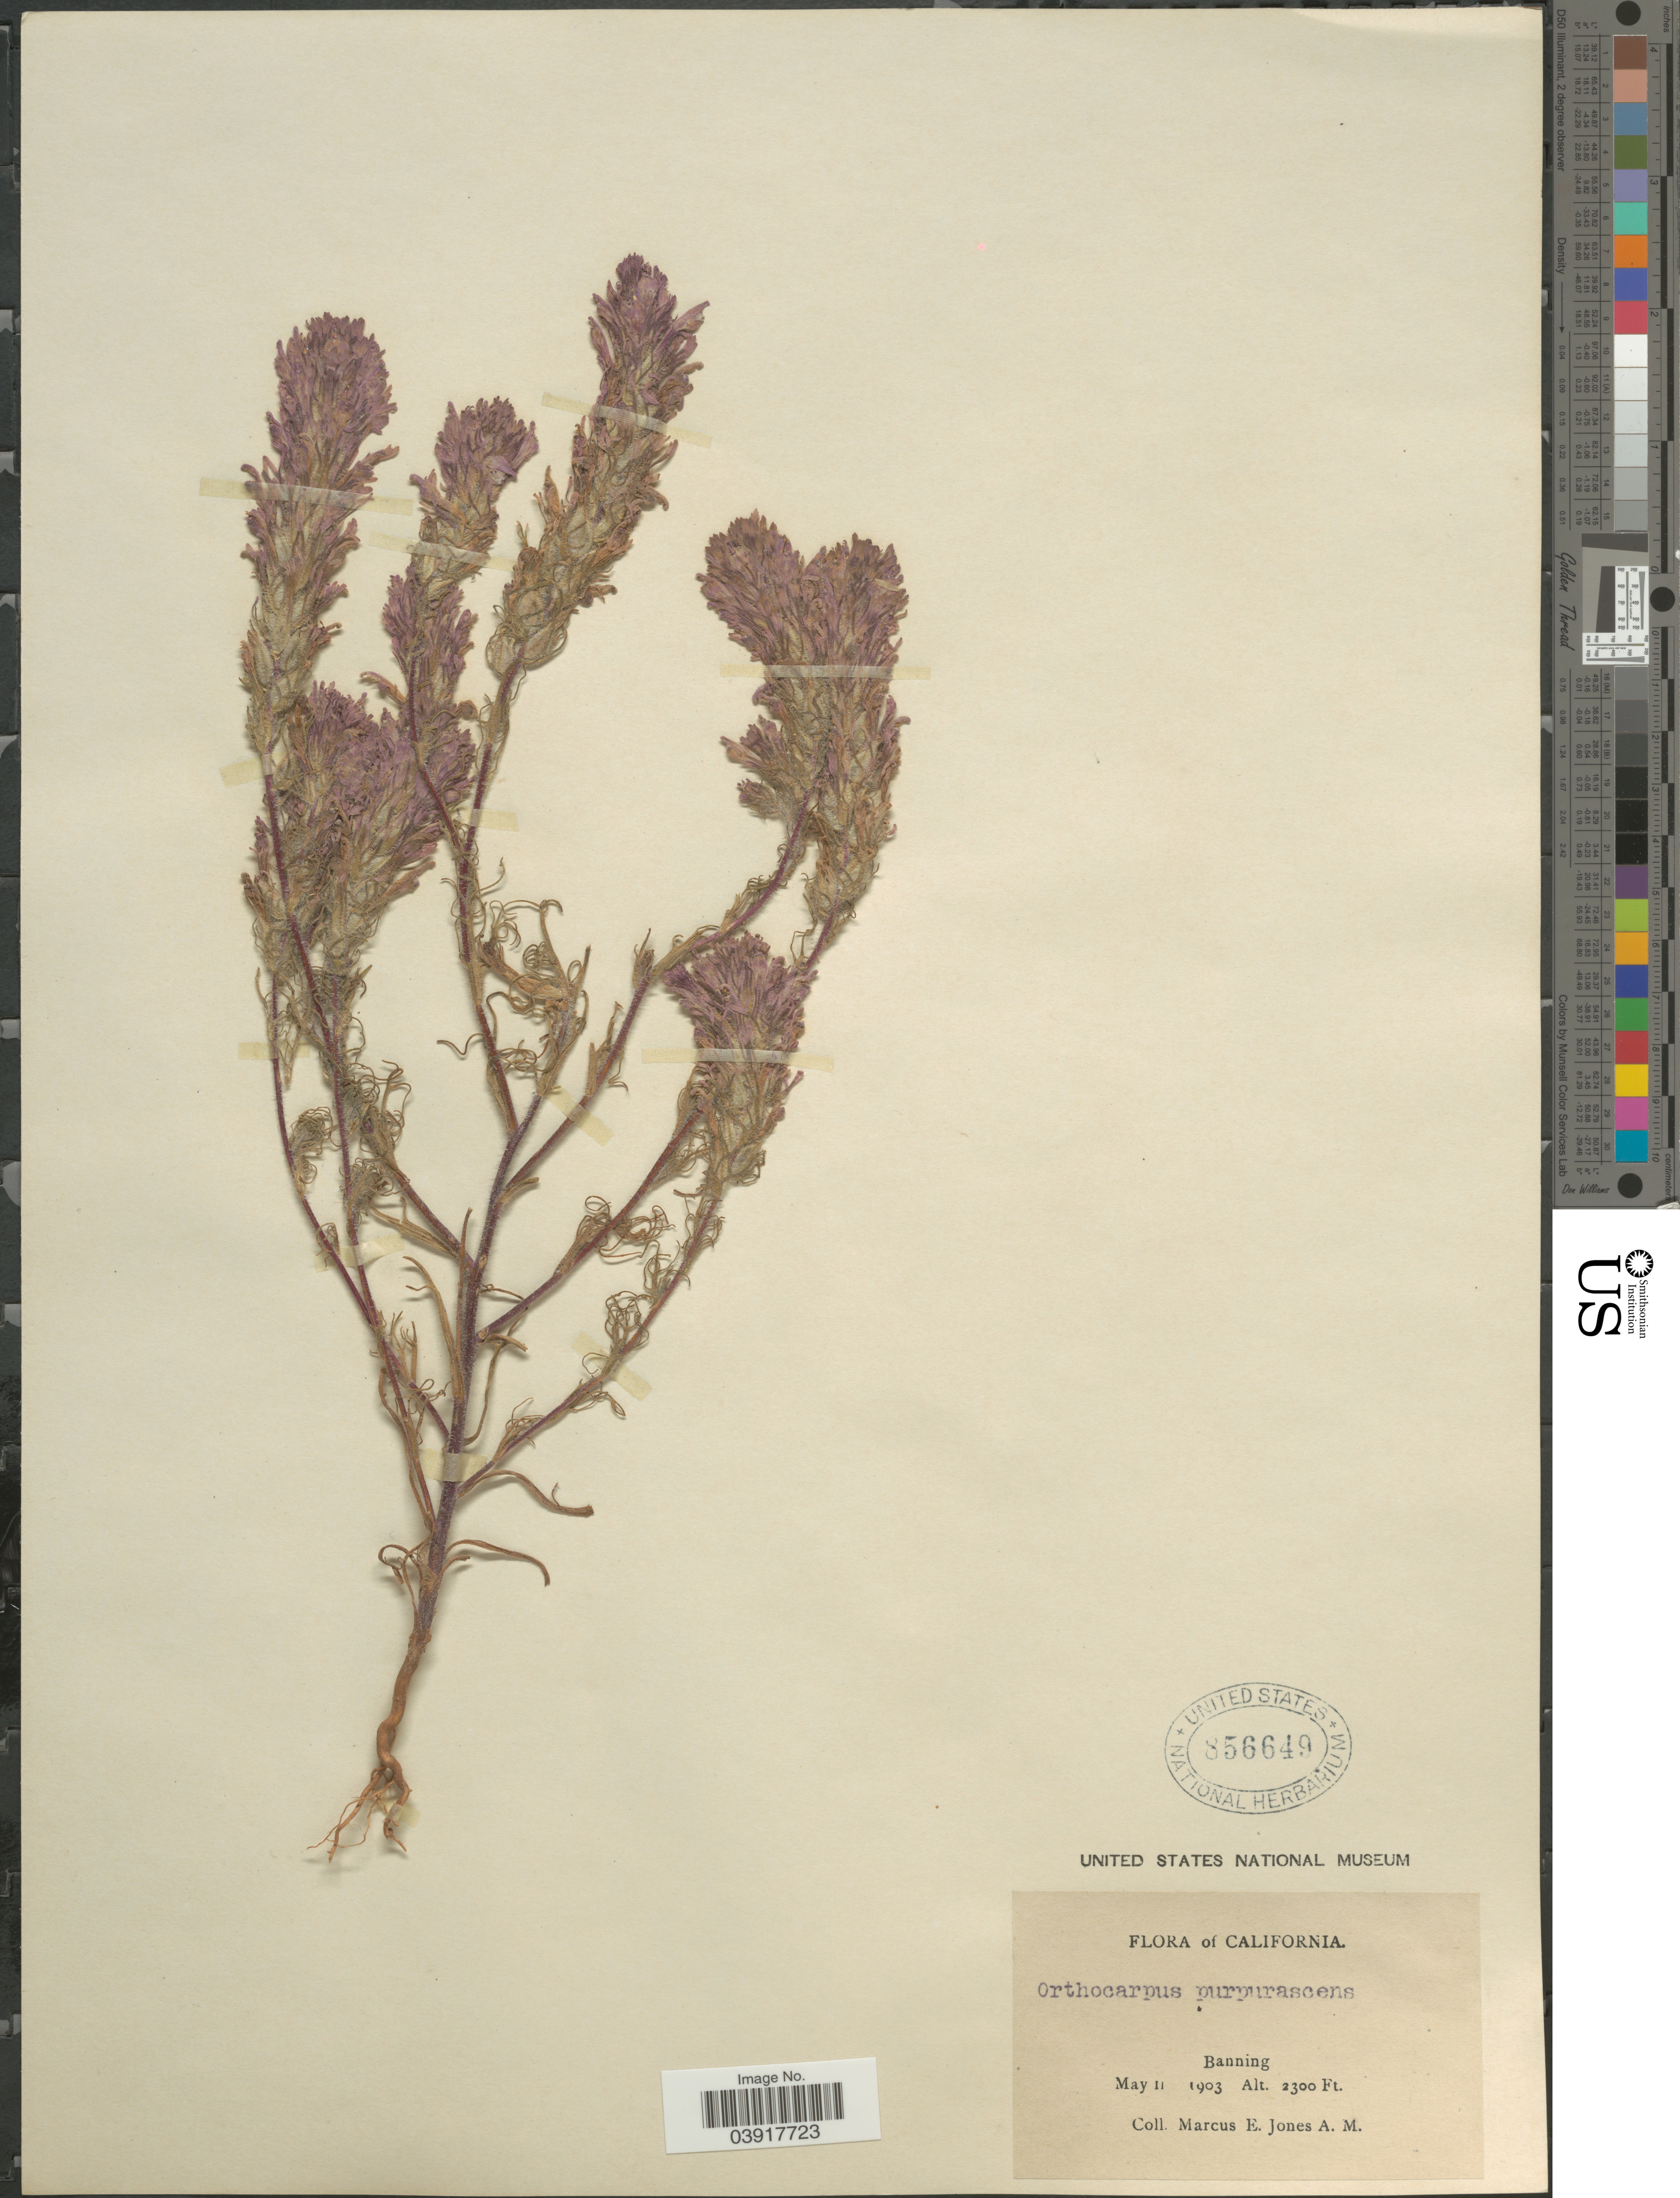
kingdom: Plantae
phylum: Tracheophyta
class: Magnoliopsida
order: Lamiales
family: Orobanchaceae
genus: Orthocarpus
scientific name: Orthocarpus purpurascens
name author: Benth.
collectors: M. E. Jones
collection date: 1903-06-11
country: United States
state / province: California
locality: Banning.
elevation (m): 701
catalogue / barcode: US 856649